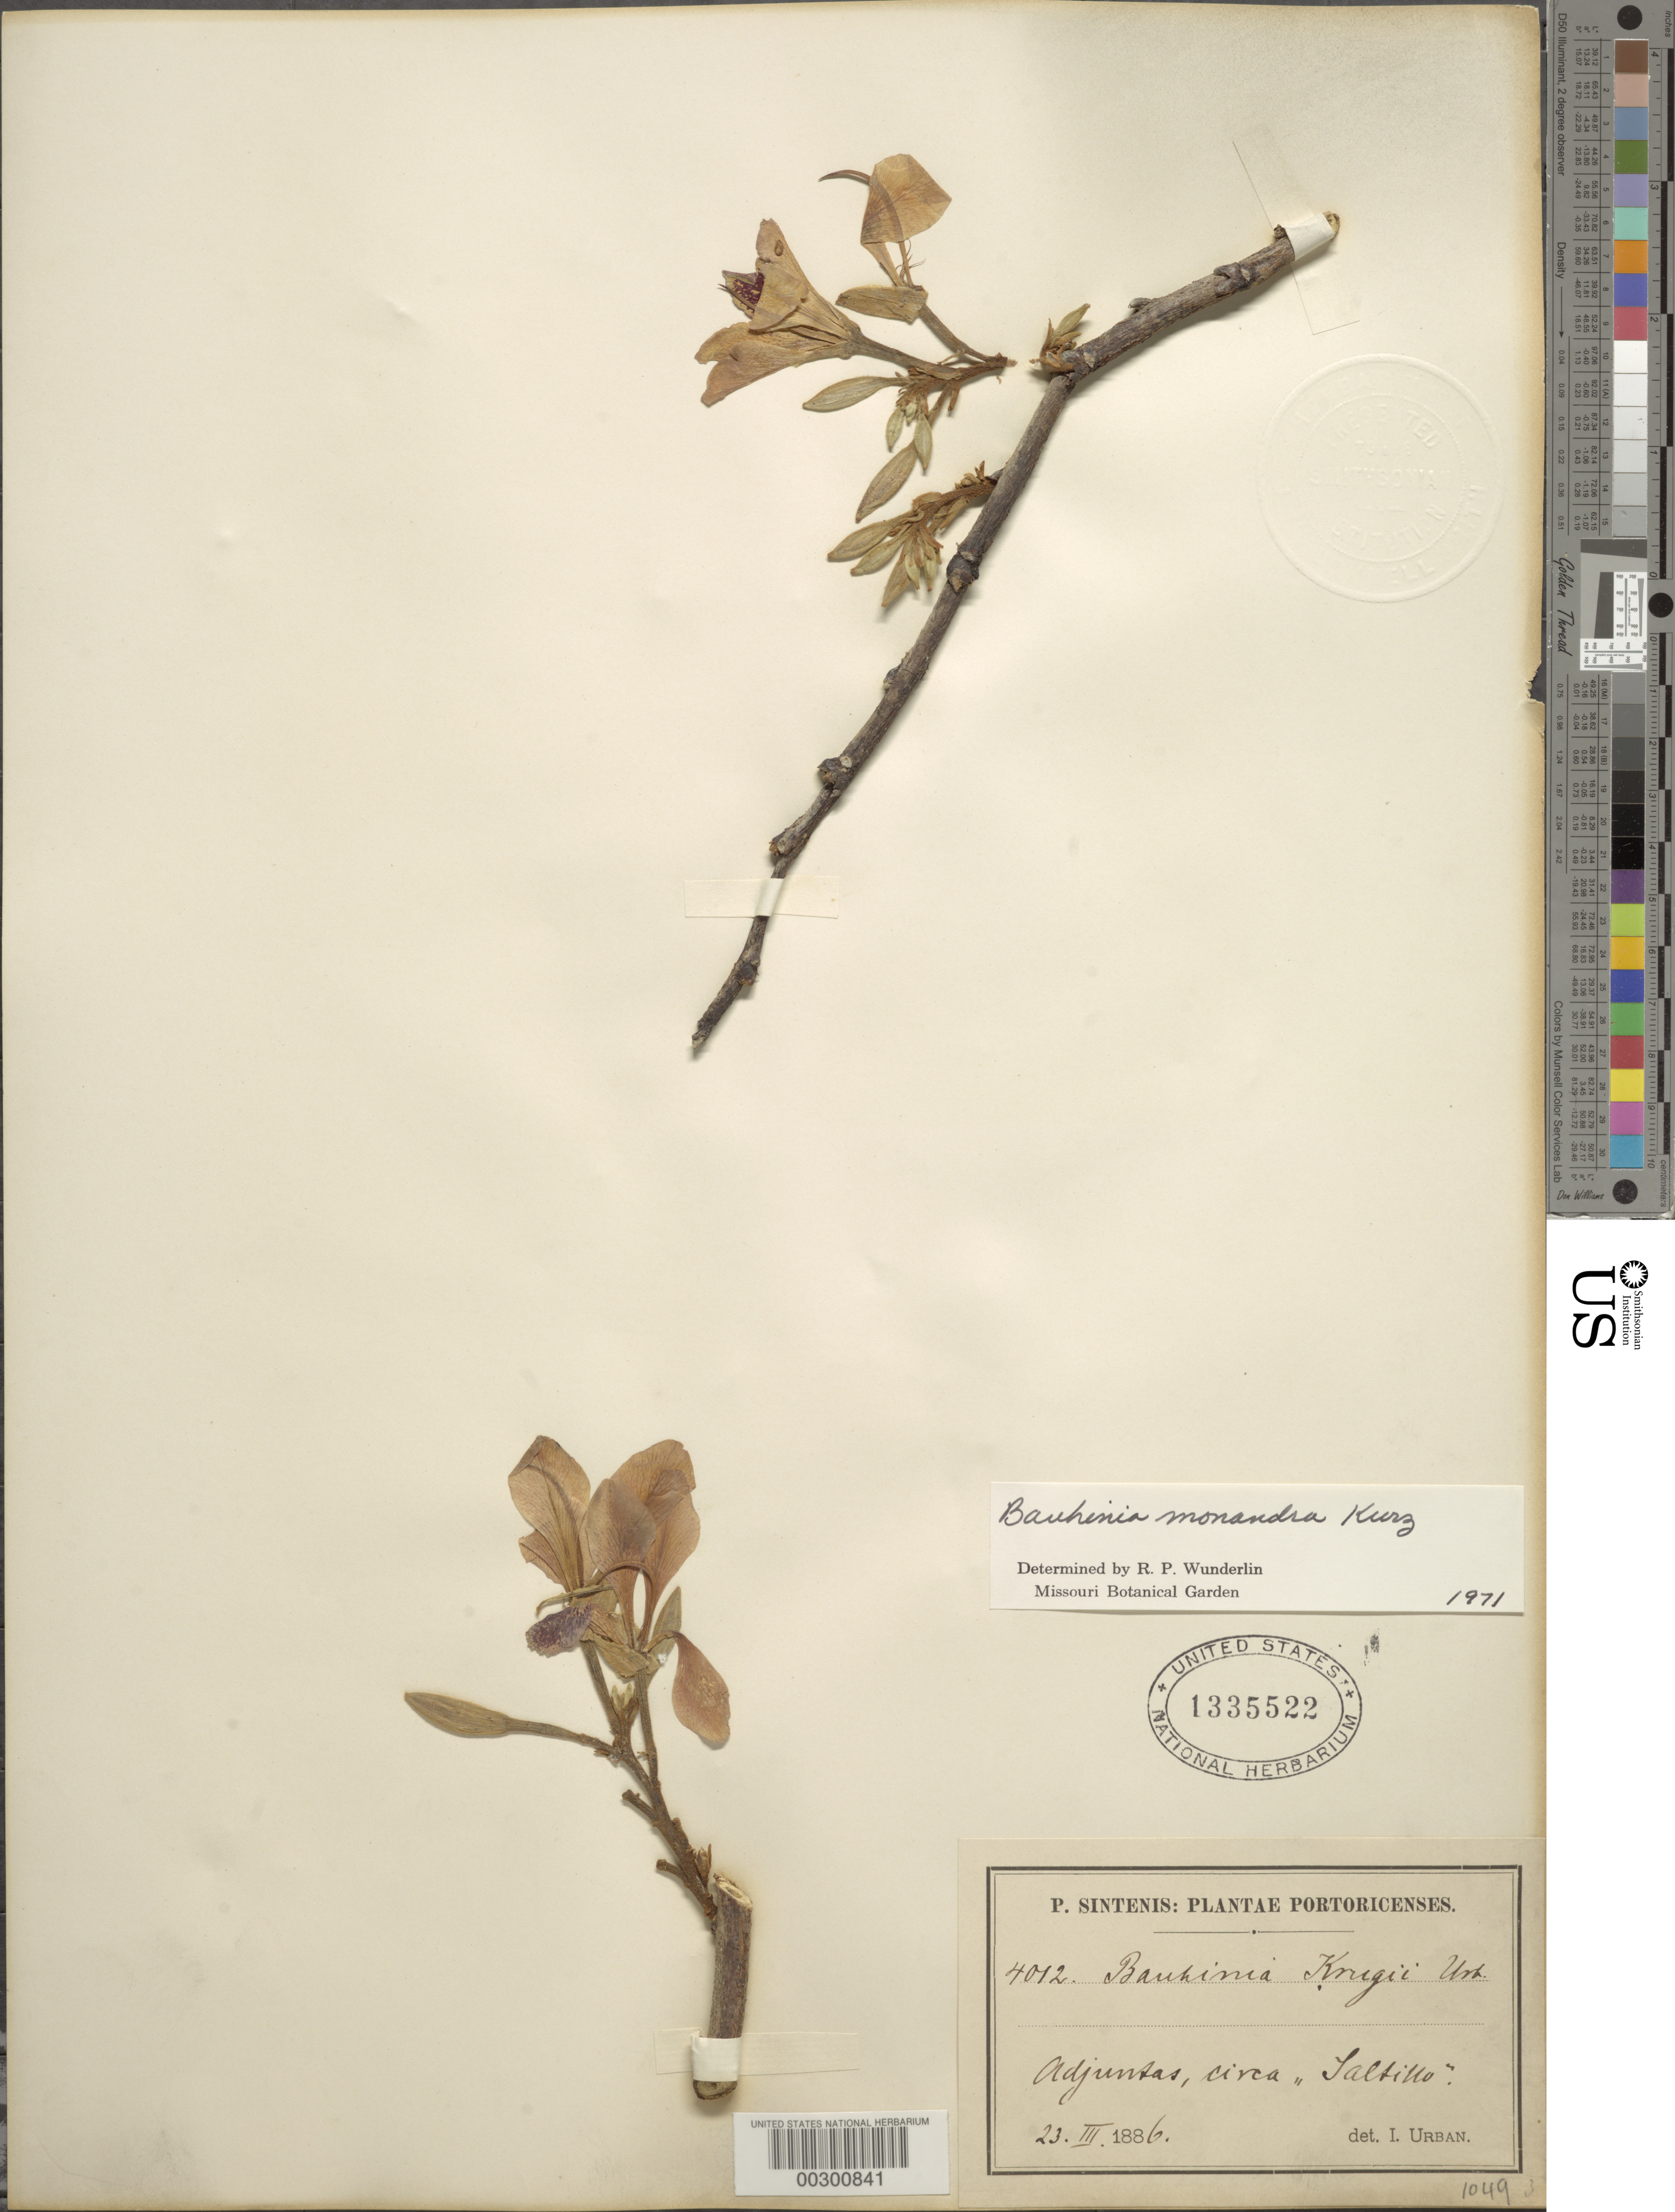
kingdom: Plantae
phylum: Tracheophyta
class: Magnoliopsida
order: Fabales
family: Fabaceae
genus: Bauhinia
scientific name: Bauhinia monandra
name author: Kurz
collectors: P. Sintenis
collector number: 4012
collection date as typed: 23 Mar 1886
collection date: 1886-03-23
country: Puerto Rico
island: Greater Antilles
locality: Adjuntas, circa "saltillo"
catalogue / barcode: US 1335522